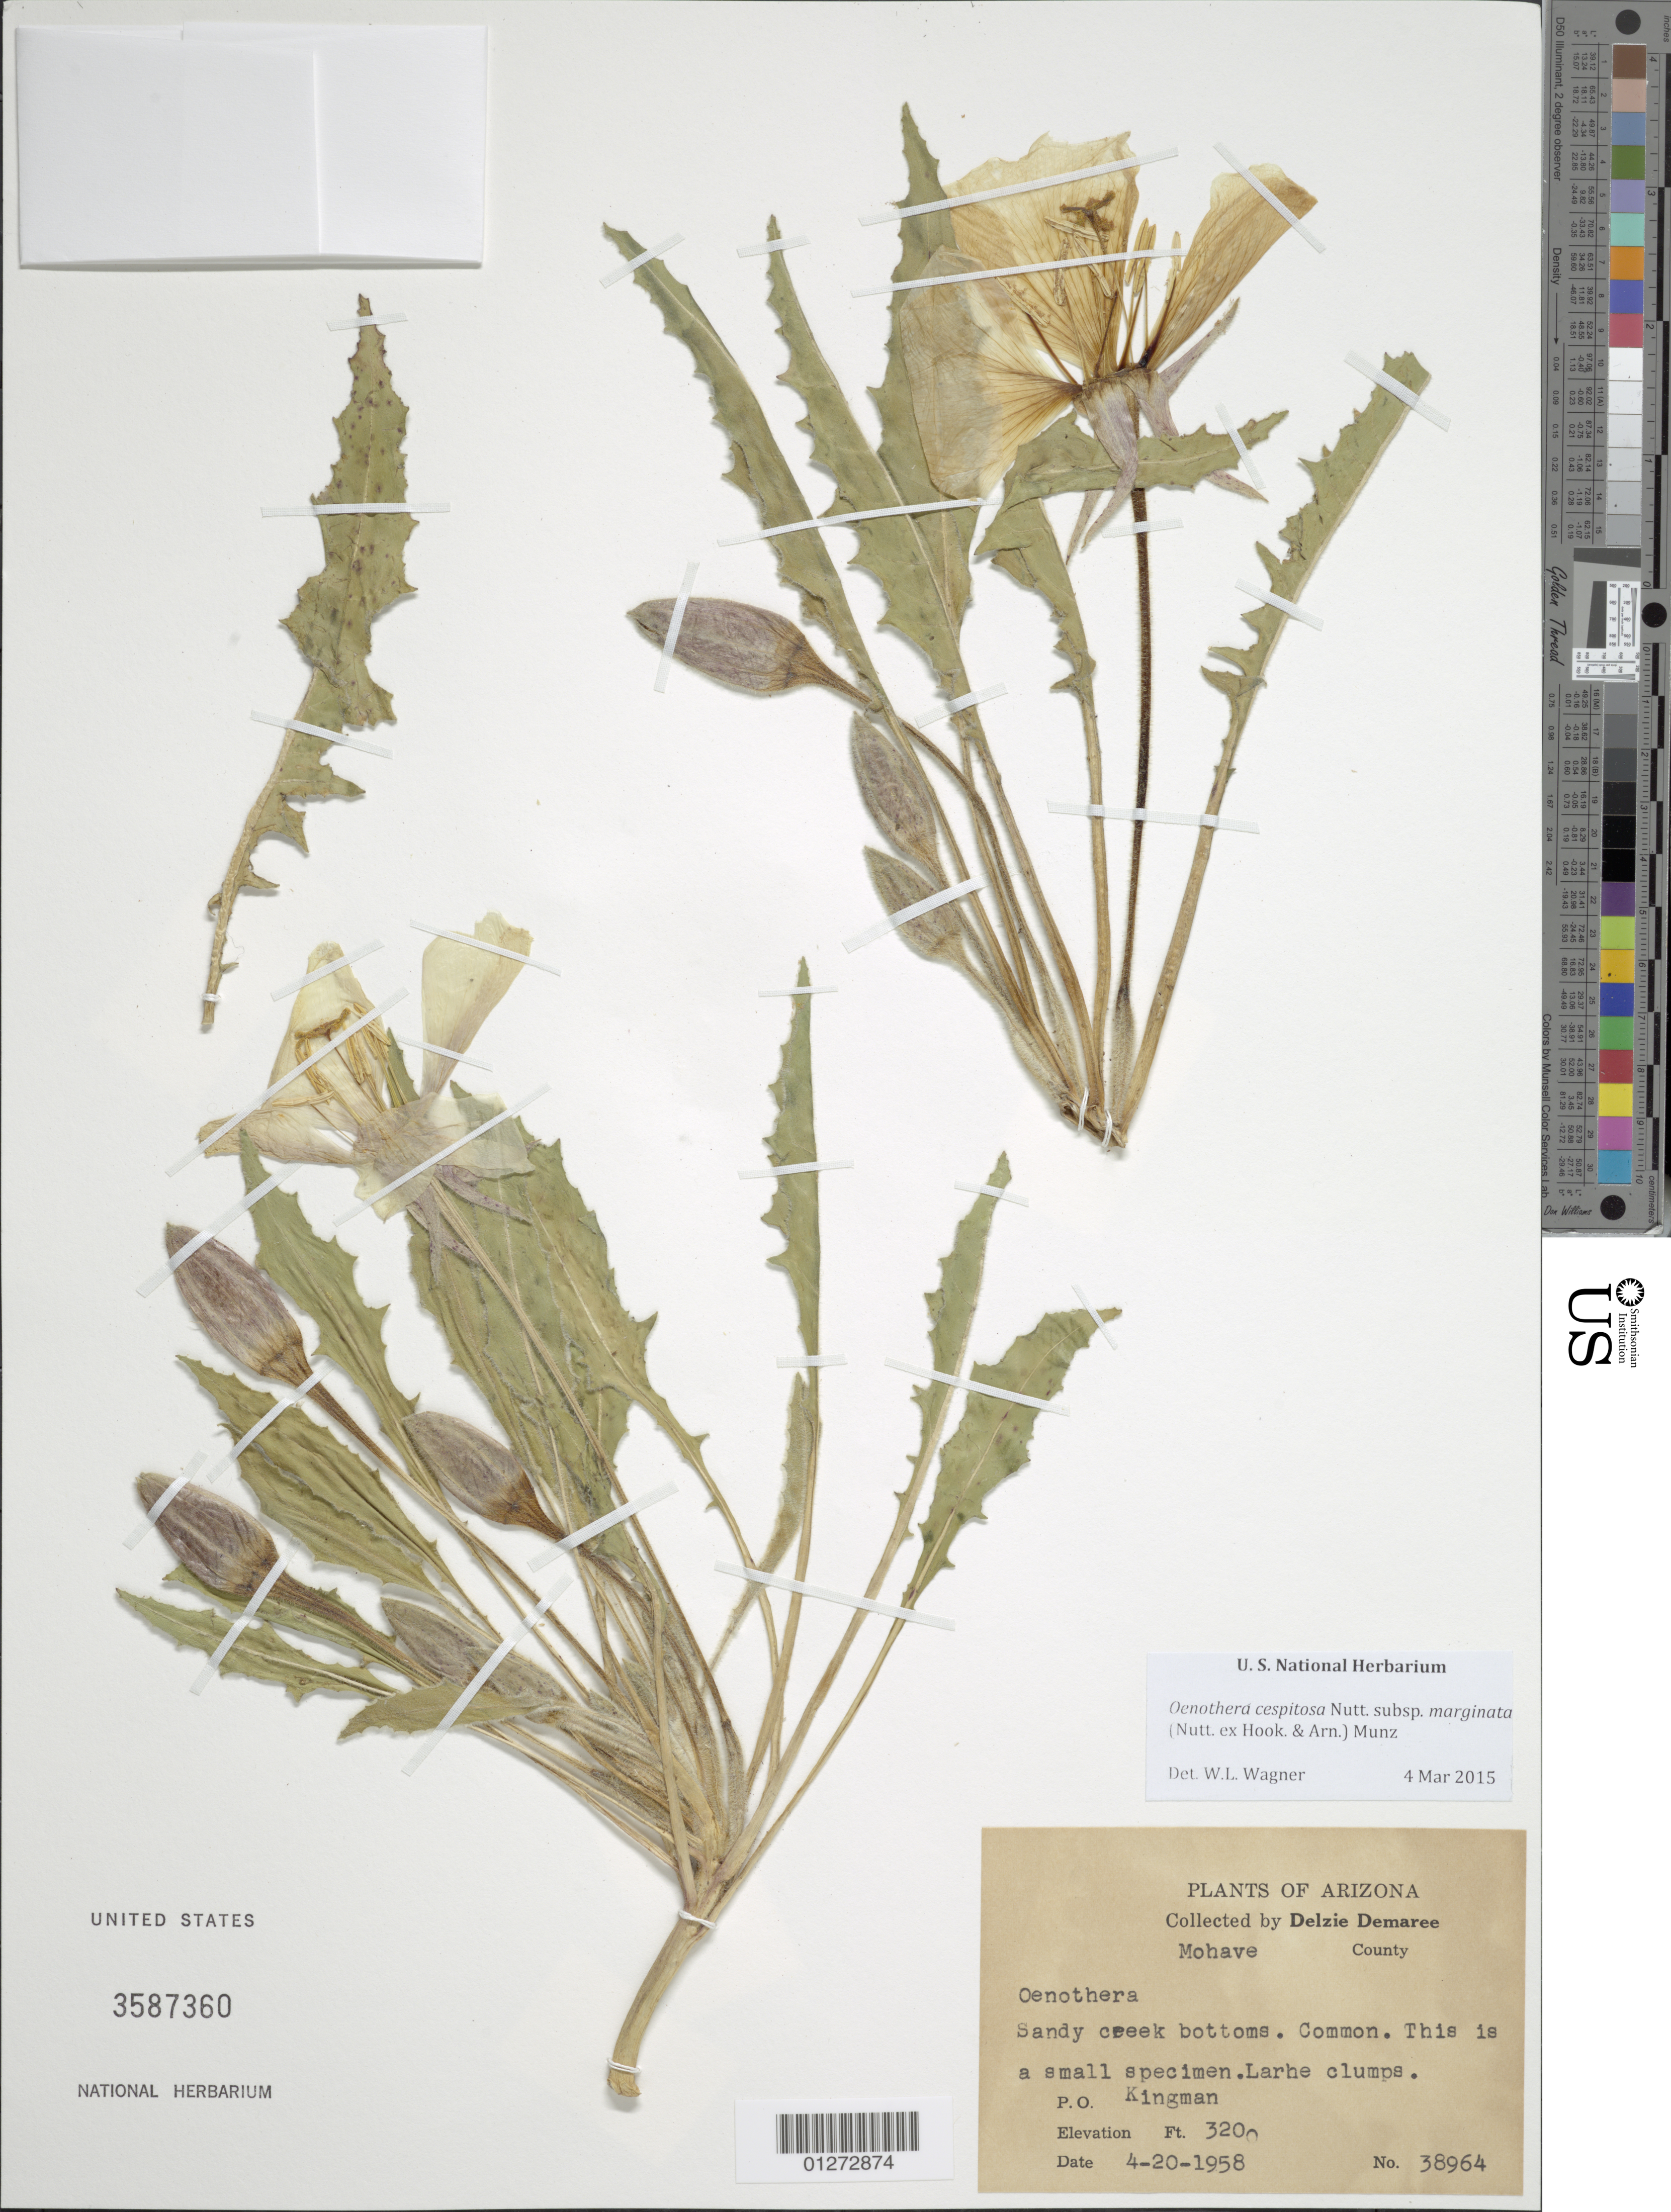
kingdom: Plantae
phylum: Tracheophyta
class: Magnoliopsida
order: Myrtales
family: Onagraceae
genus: Oenothera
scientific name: Oenothera cespitosa subsp. marginata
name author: (Nutt. ex Hook. & Arn.) Munz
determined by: Wagner, W. L., (BOT), Smithsonian Institution - National Museum of Natural History (UNITED STATES)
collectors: D. Demaree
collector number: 38964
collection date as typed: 4-20-1958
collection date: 1958-04-20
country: United States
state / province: Arizona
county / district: Mohave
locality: P.O. Kingman.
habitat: Sandy creek bottoms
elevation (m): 975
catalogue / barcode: US 3587360